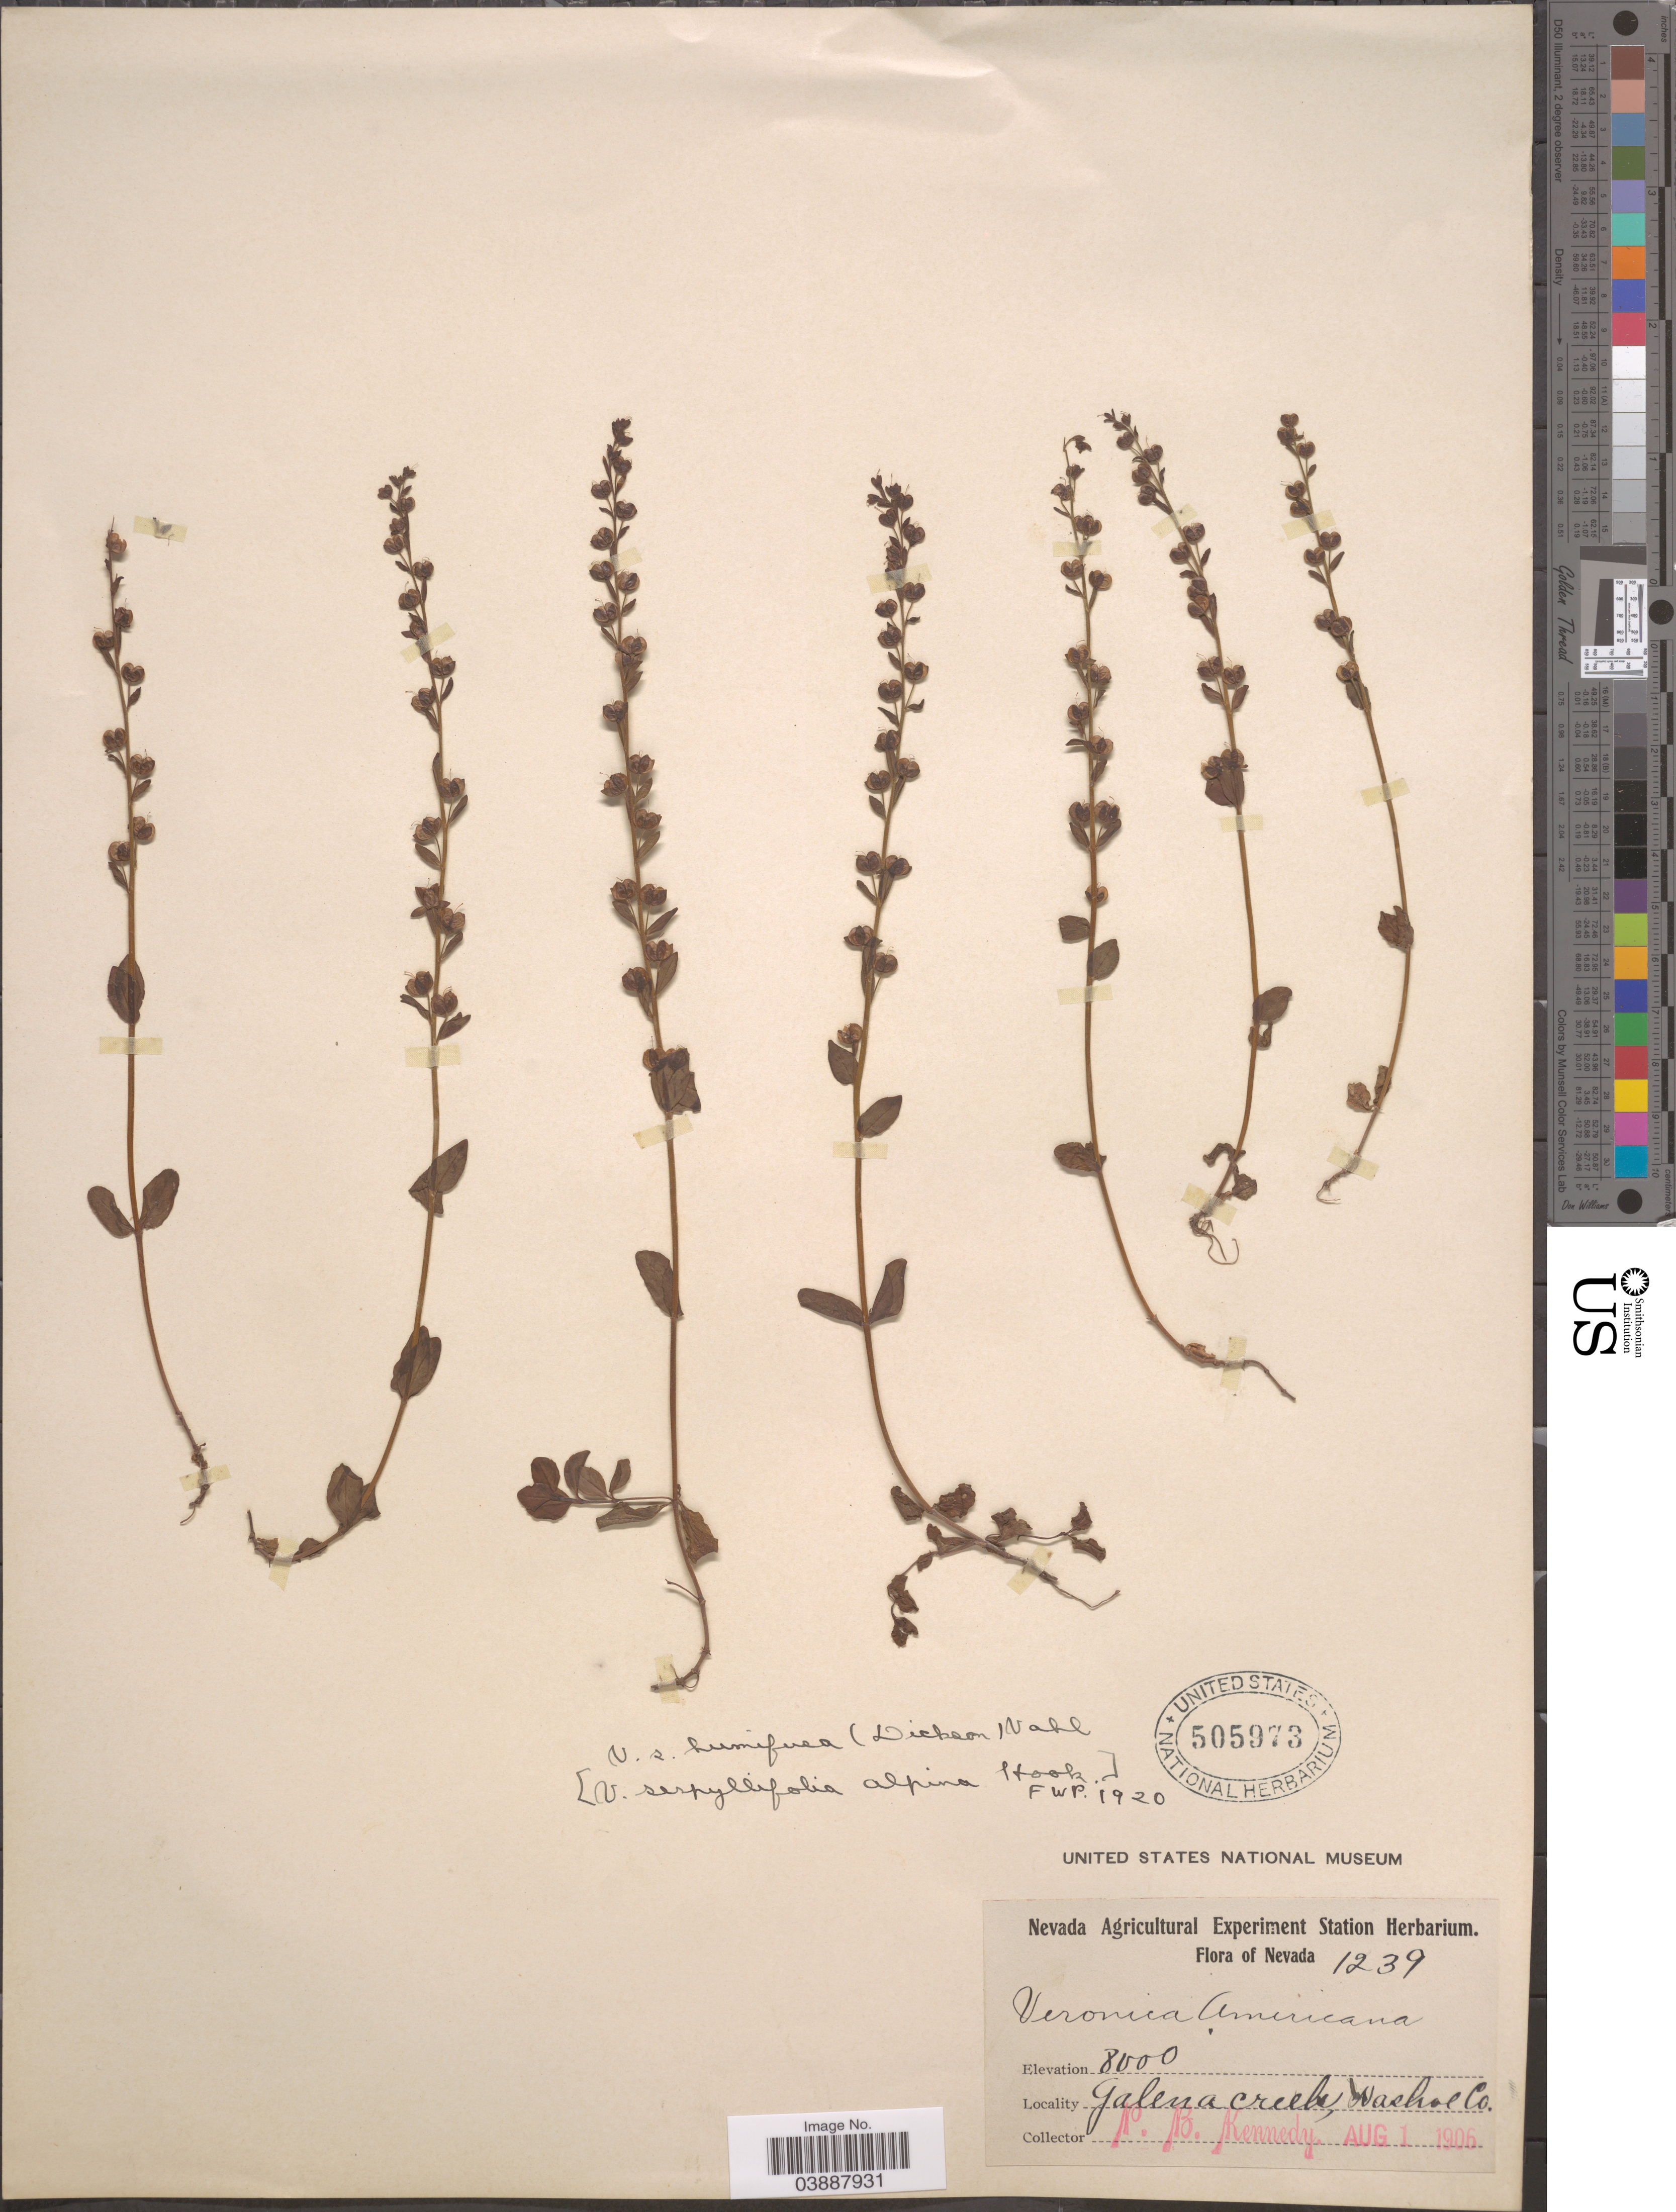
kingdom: Plantae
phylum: Tracheophyta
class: Magnoliopsida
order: Lamiales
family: Plantaginaceae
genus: Veronica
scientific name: Veronica serpyllifolia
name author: L.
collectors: N. Kennedy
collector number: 1239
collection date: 1906-08-01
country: United States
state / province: Nevada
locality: Galena Creek, Washoe Co.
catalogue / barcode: US 505973